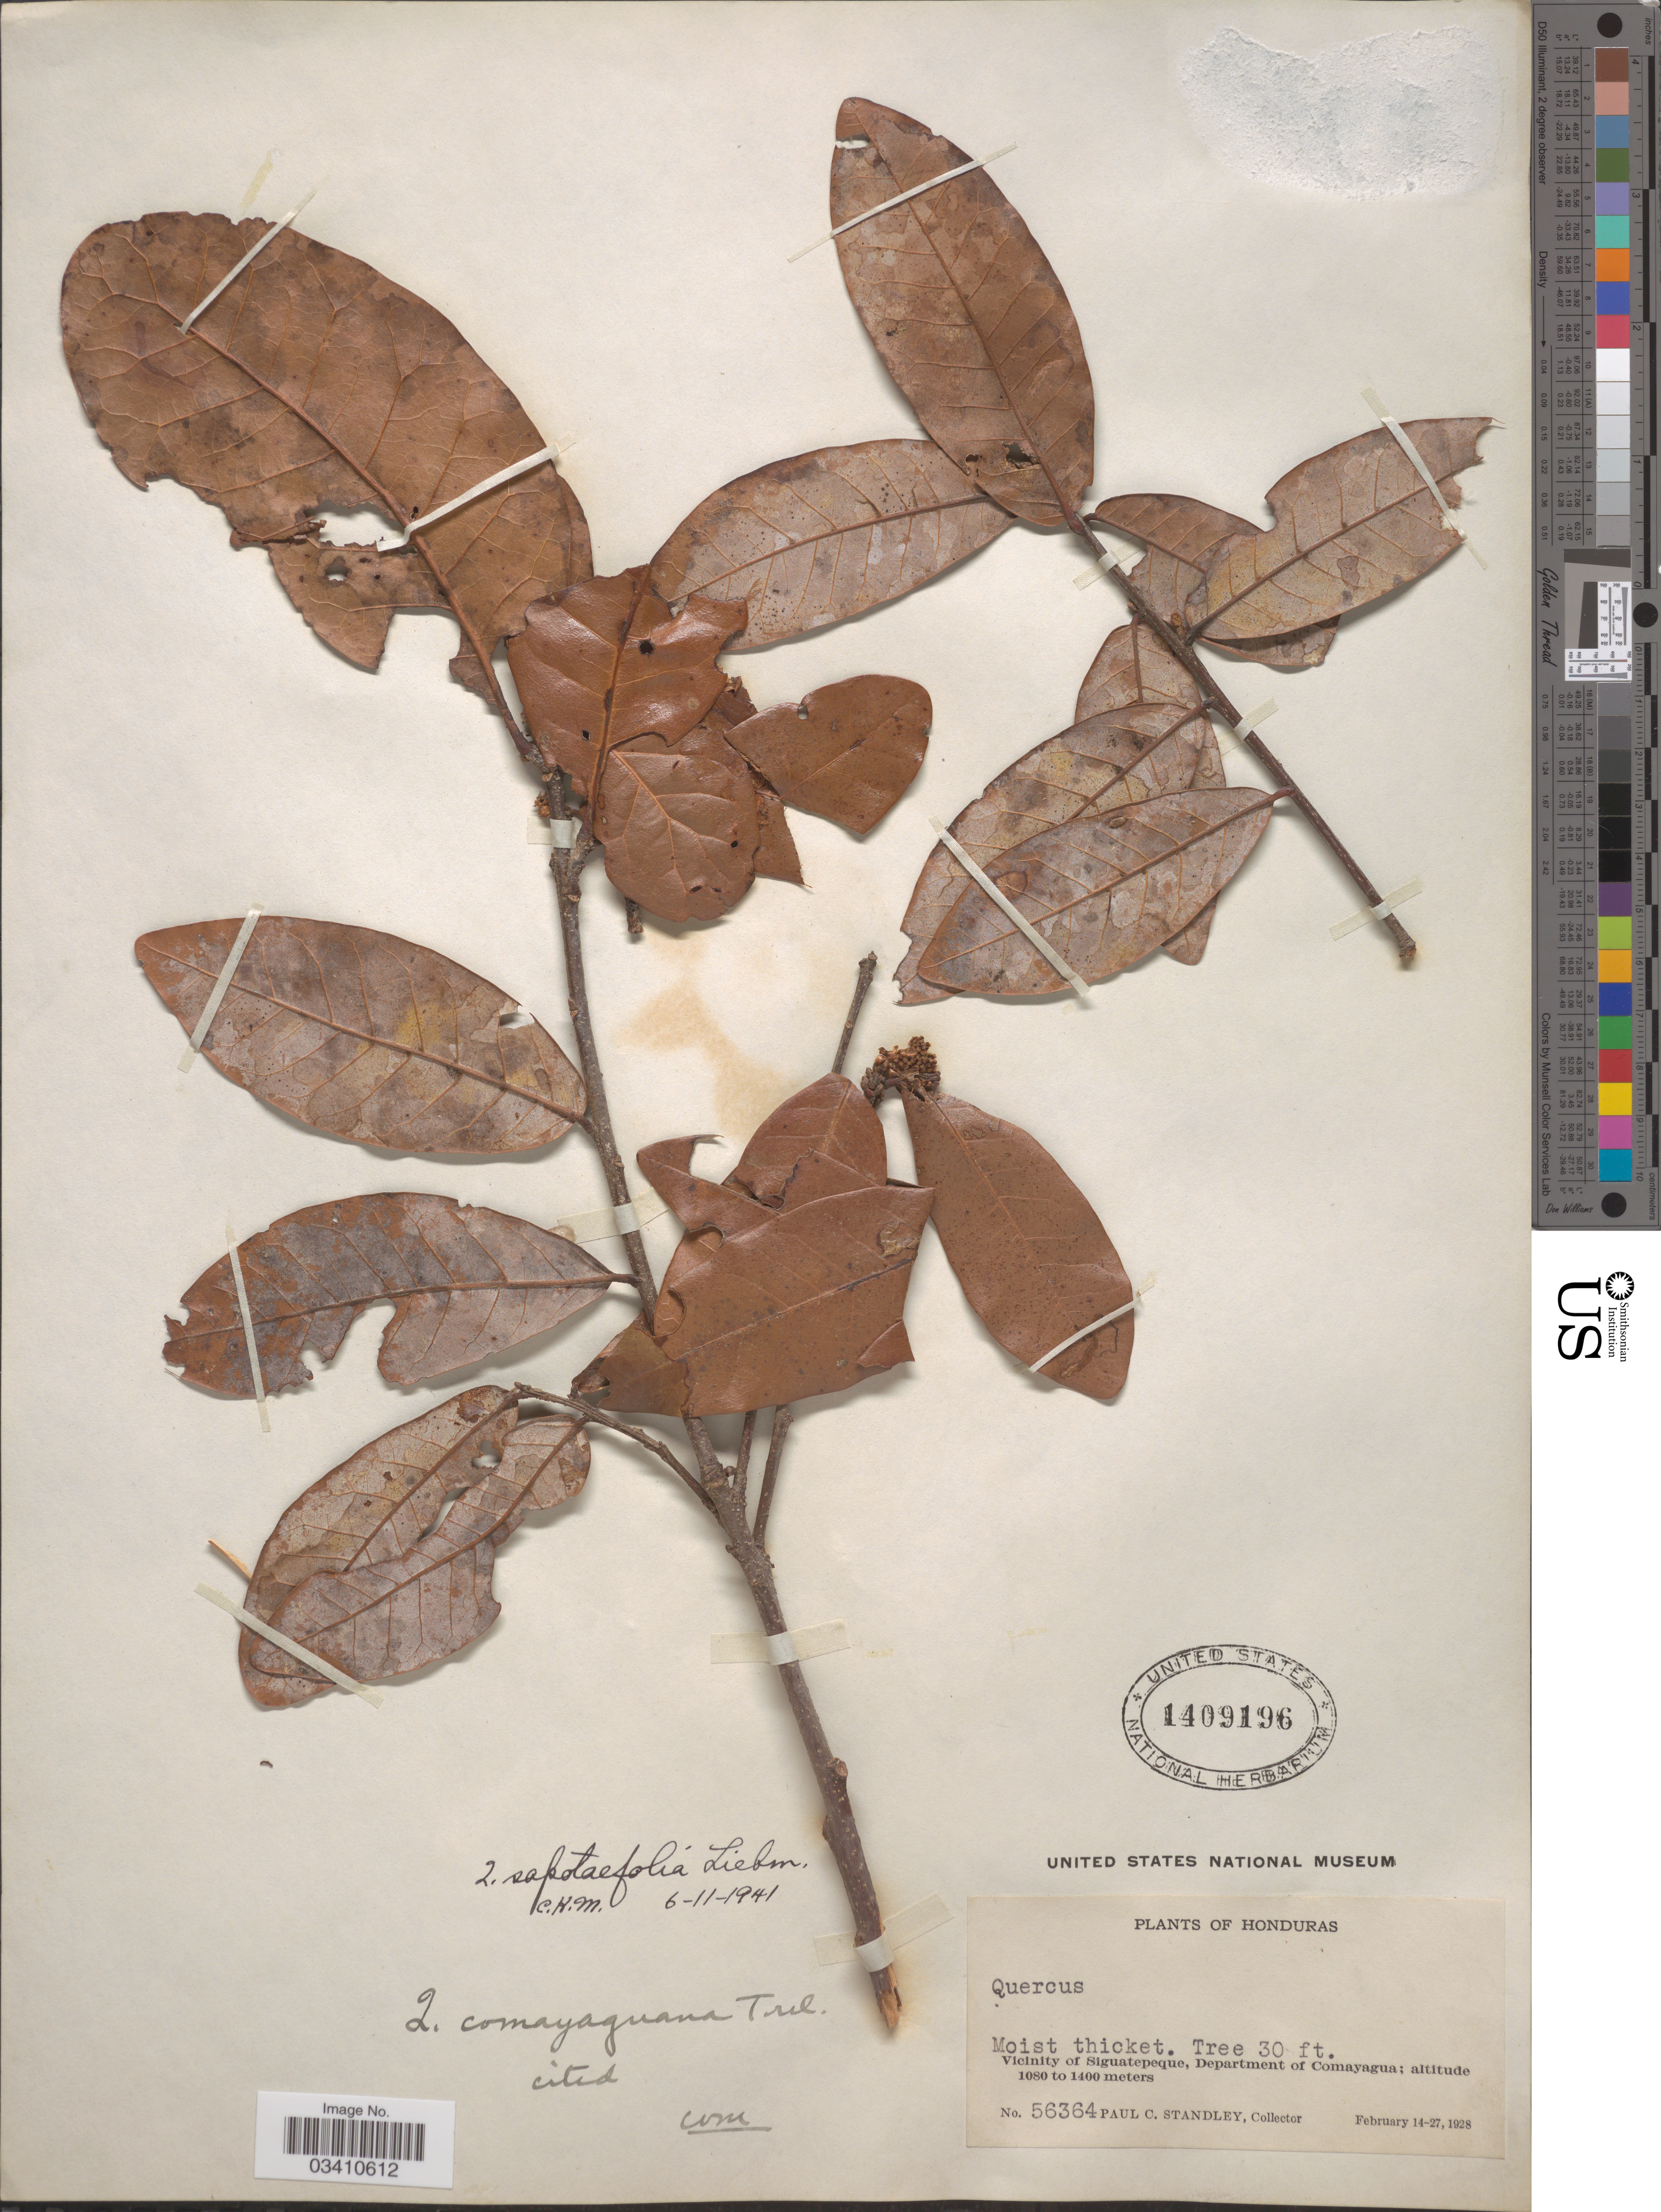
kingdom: Plantae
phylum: Tracheophyta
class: Magnoliopsida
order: Fagales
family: Fagaceae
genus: Quercus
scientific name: Quercus sapotaefolia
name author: Liebm.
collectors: P. C. Standley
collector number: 56364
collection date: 1928-02-14/1928-02-27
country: Honduras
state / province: Comayagua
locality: Vicinity of Siguatepeque, Department of Comayagua.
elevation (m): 1080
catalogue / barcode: US 1409196